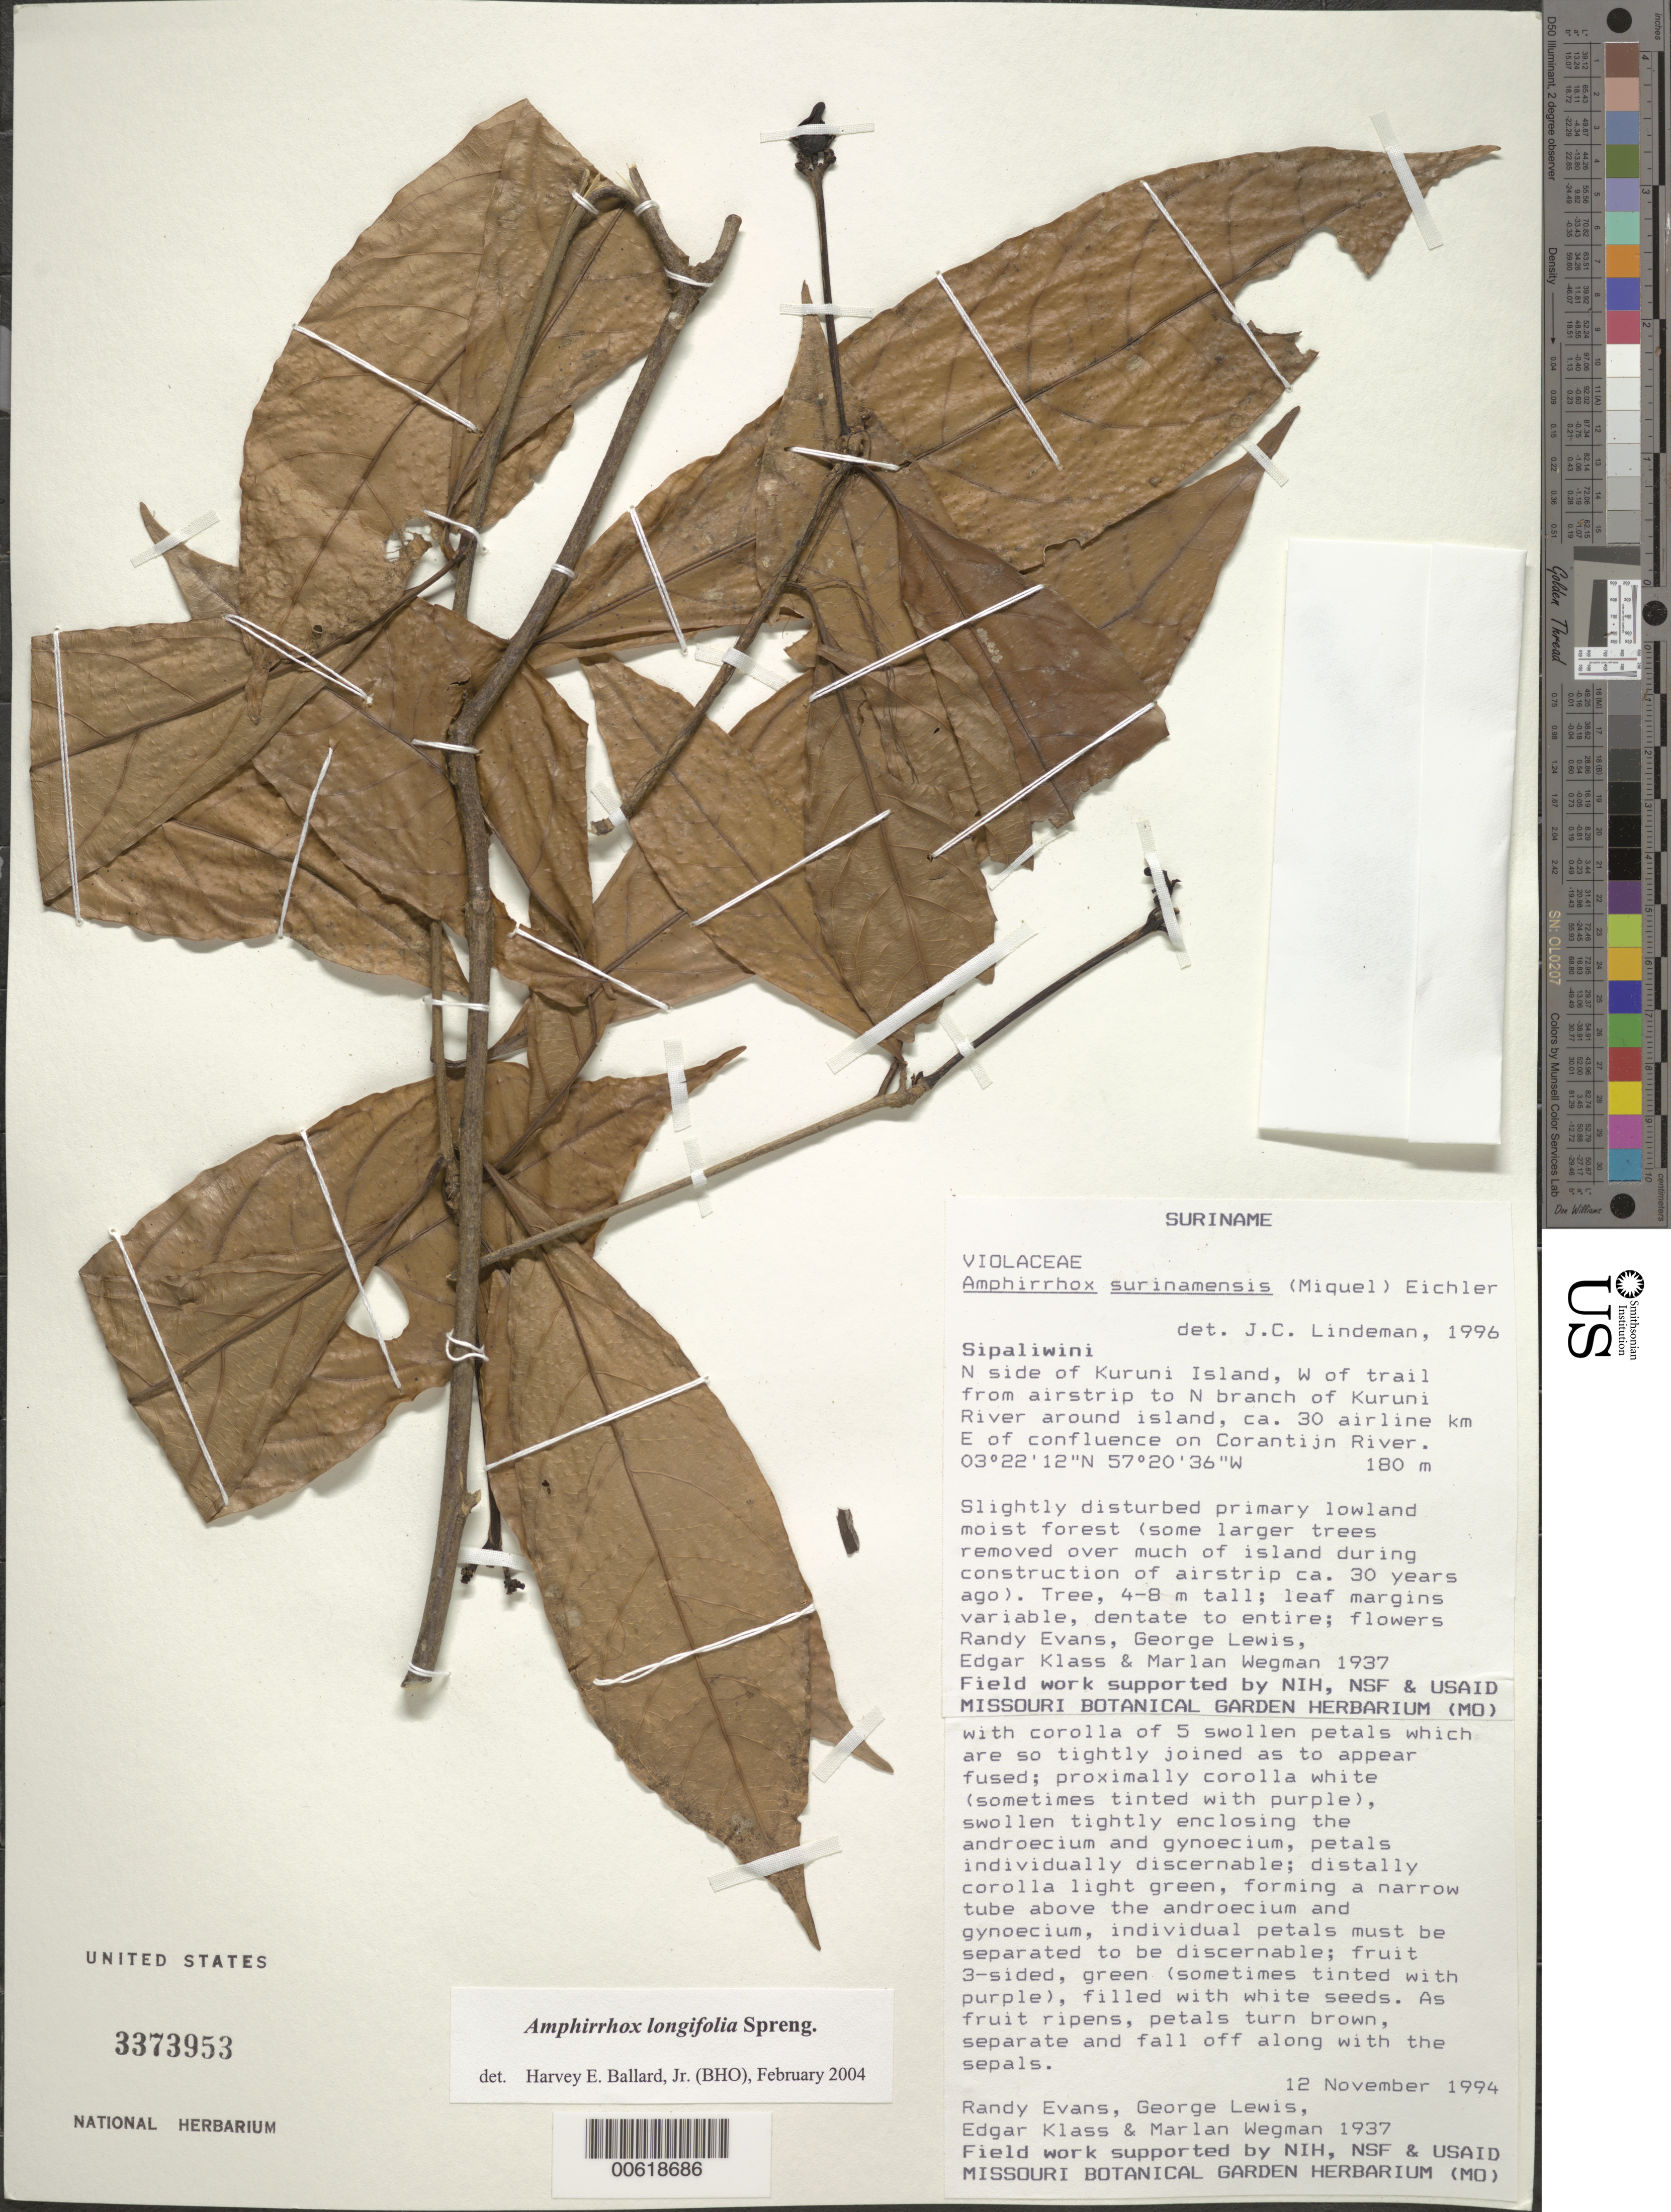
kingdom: Plantae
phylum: Tracheophyta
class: Magnoliopsida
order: Malpighiales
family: Violaceae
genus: Amphirrhox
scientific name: Amphirrhox longifolia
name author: (A. St.-Hil.) Spreng.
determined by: Ballard, Harvey E.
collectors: R. Evans, G. Lewis, E. Klass & M. Wegman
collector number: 1937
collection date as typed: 12-Nov-94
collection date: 1994-11-12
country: Suriname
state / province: Sipaliwini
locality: Kuruni Island, N side, W of trail from airstrip to N branch of Kuruni R., ca 30 airline km E of confluence on Corantijn R.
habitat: Slightly disturbed primary lowland moist forest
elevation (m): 180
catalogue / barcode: US 3373953